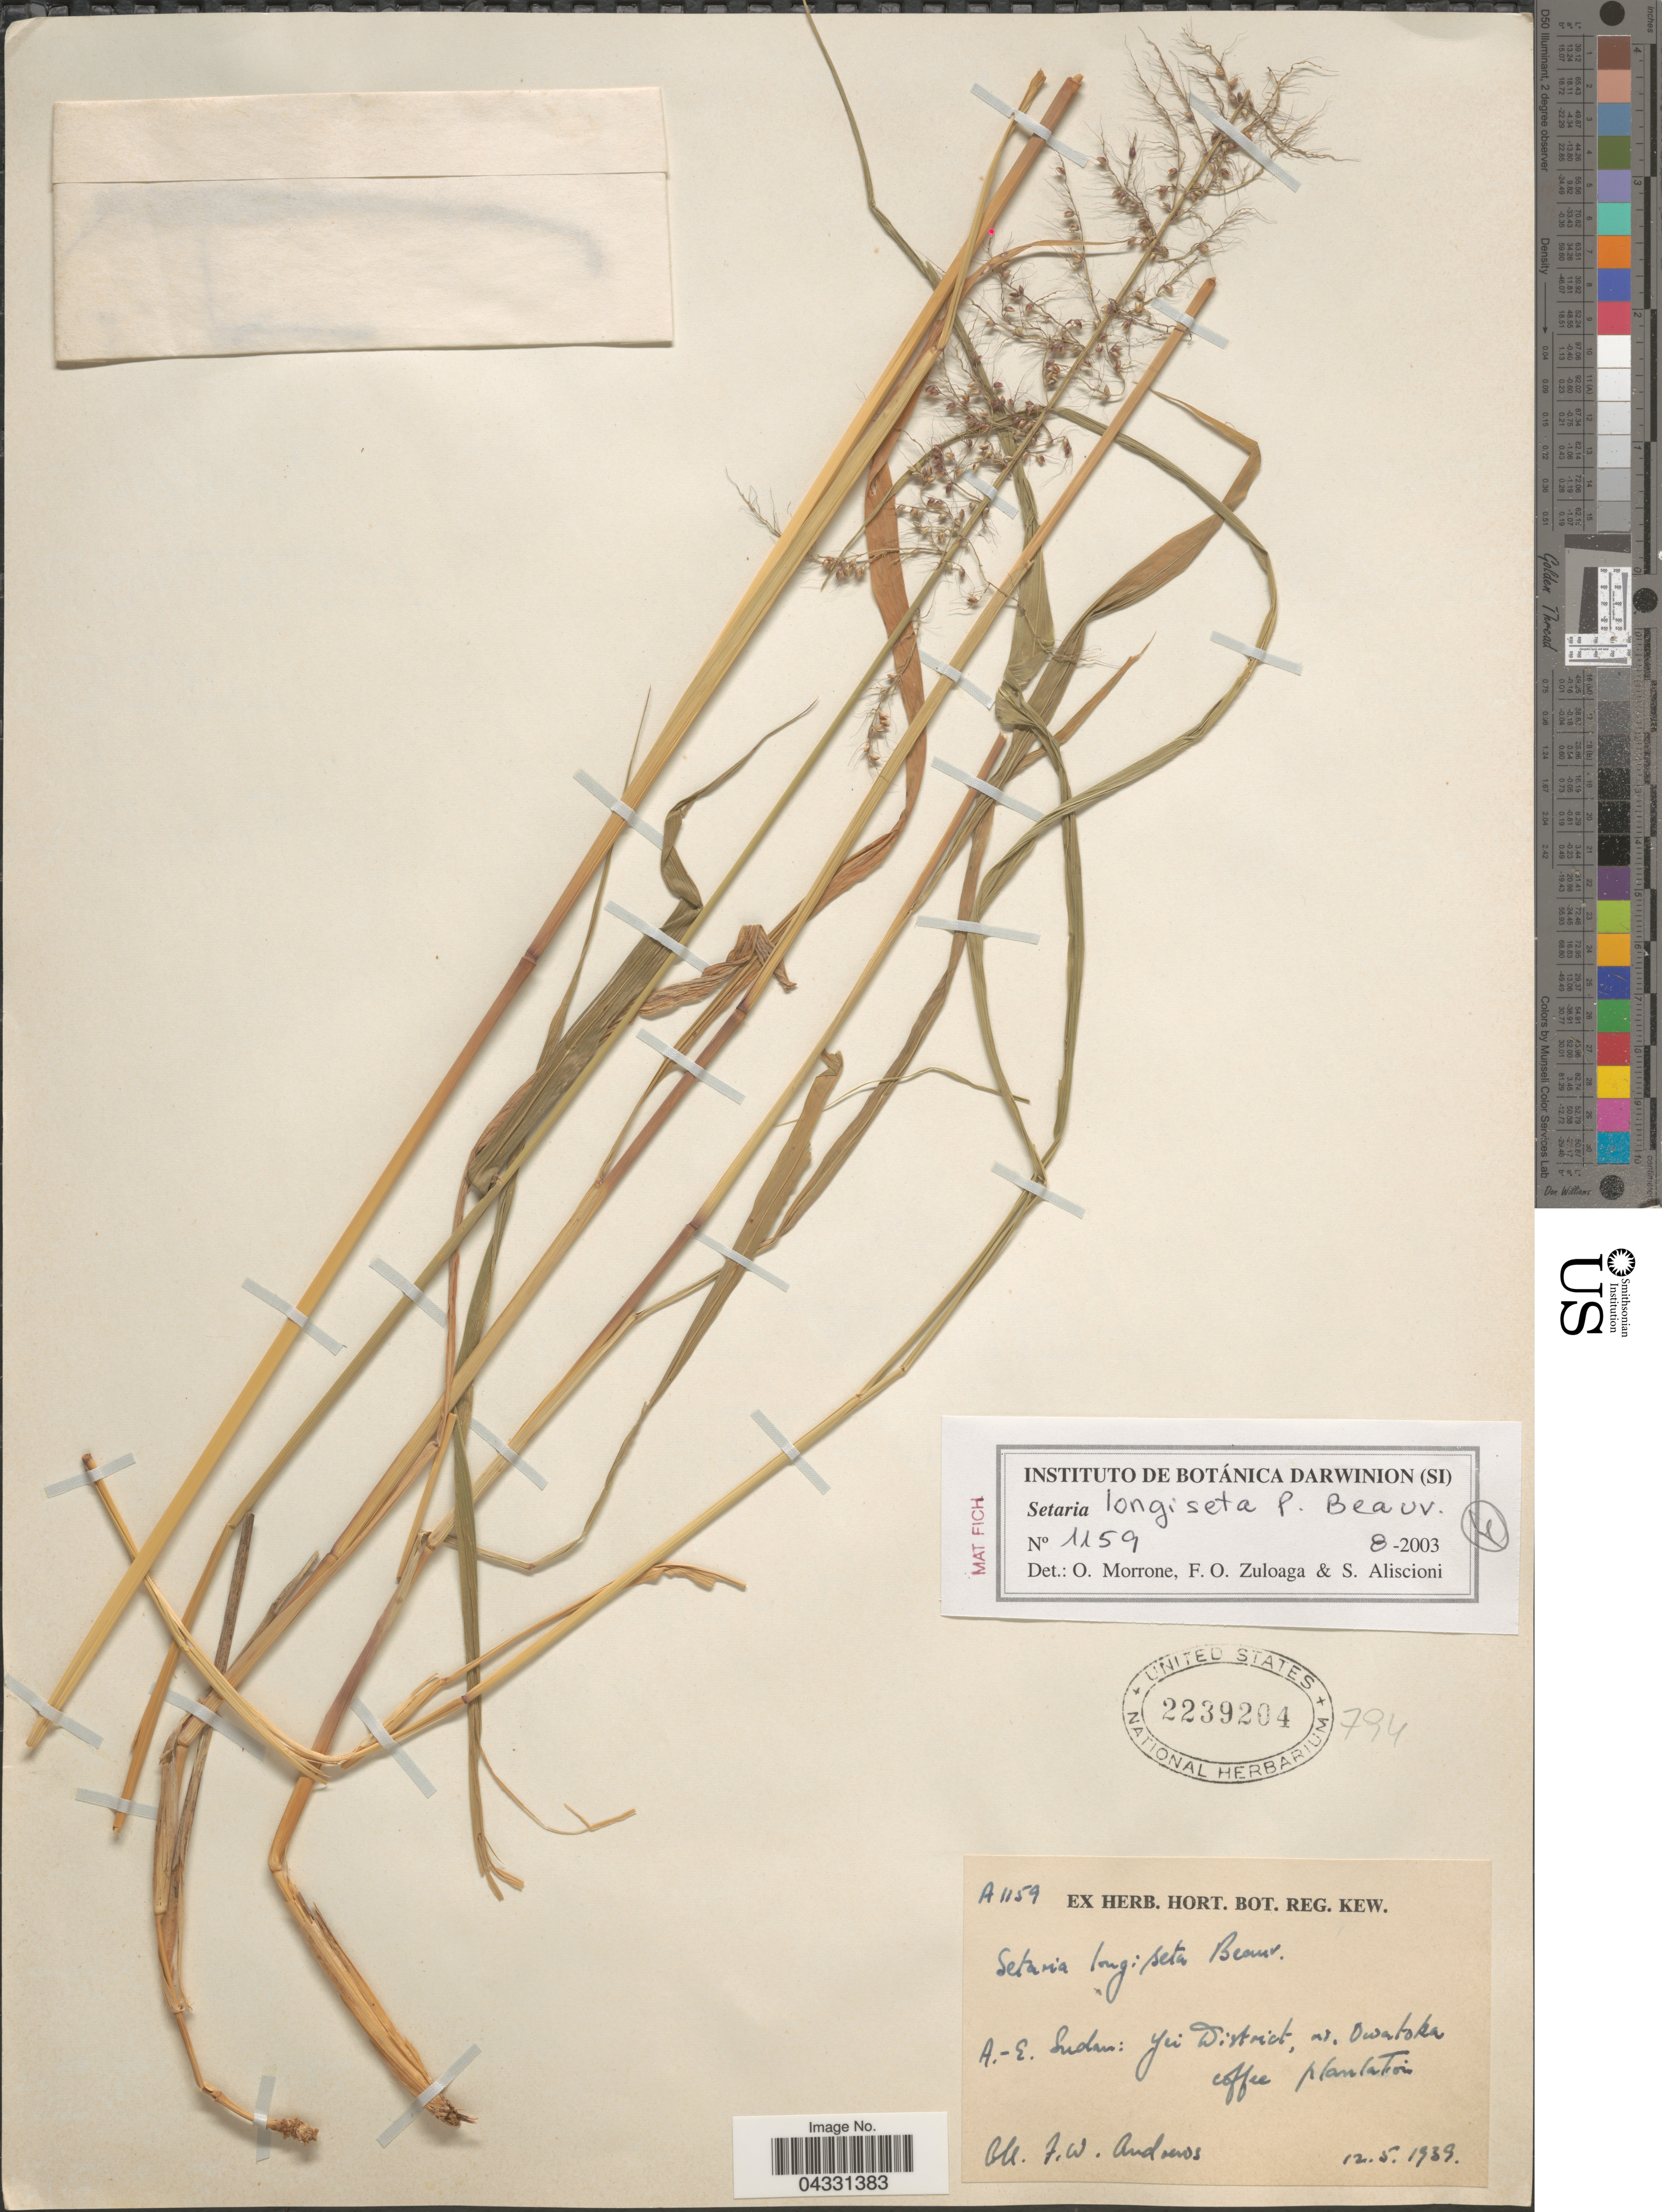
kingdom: Plantae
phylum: Tracheophyta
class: Liliopsida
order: Poales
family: Poaceae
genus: Setaria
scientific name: Setaria longiseta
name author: P. Beauv.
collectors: F. W. Andrews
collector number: A 1159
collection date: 1939-05-12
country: Sudan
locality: A. - E. Sudan: Yei District, nr. Owatoka coffee plantation.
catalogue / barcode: US 2239204